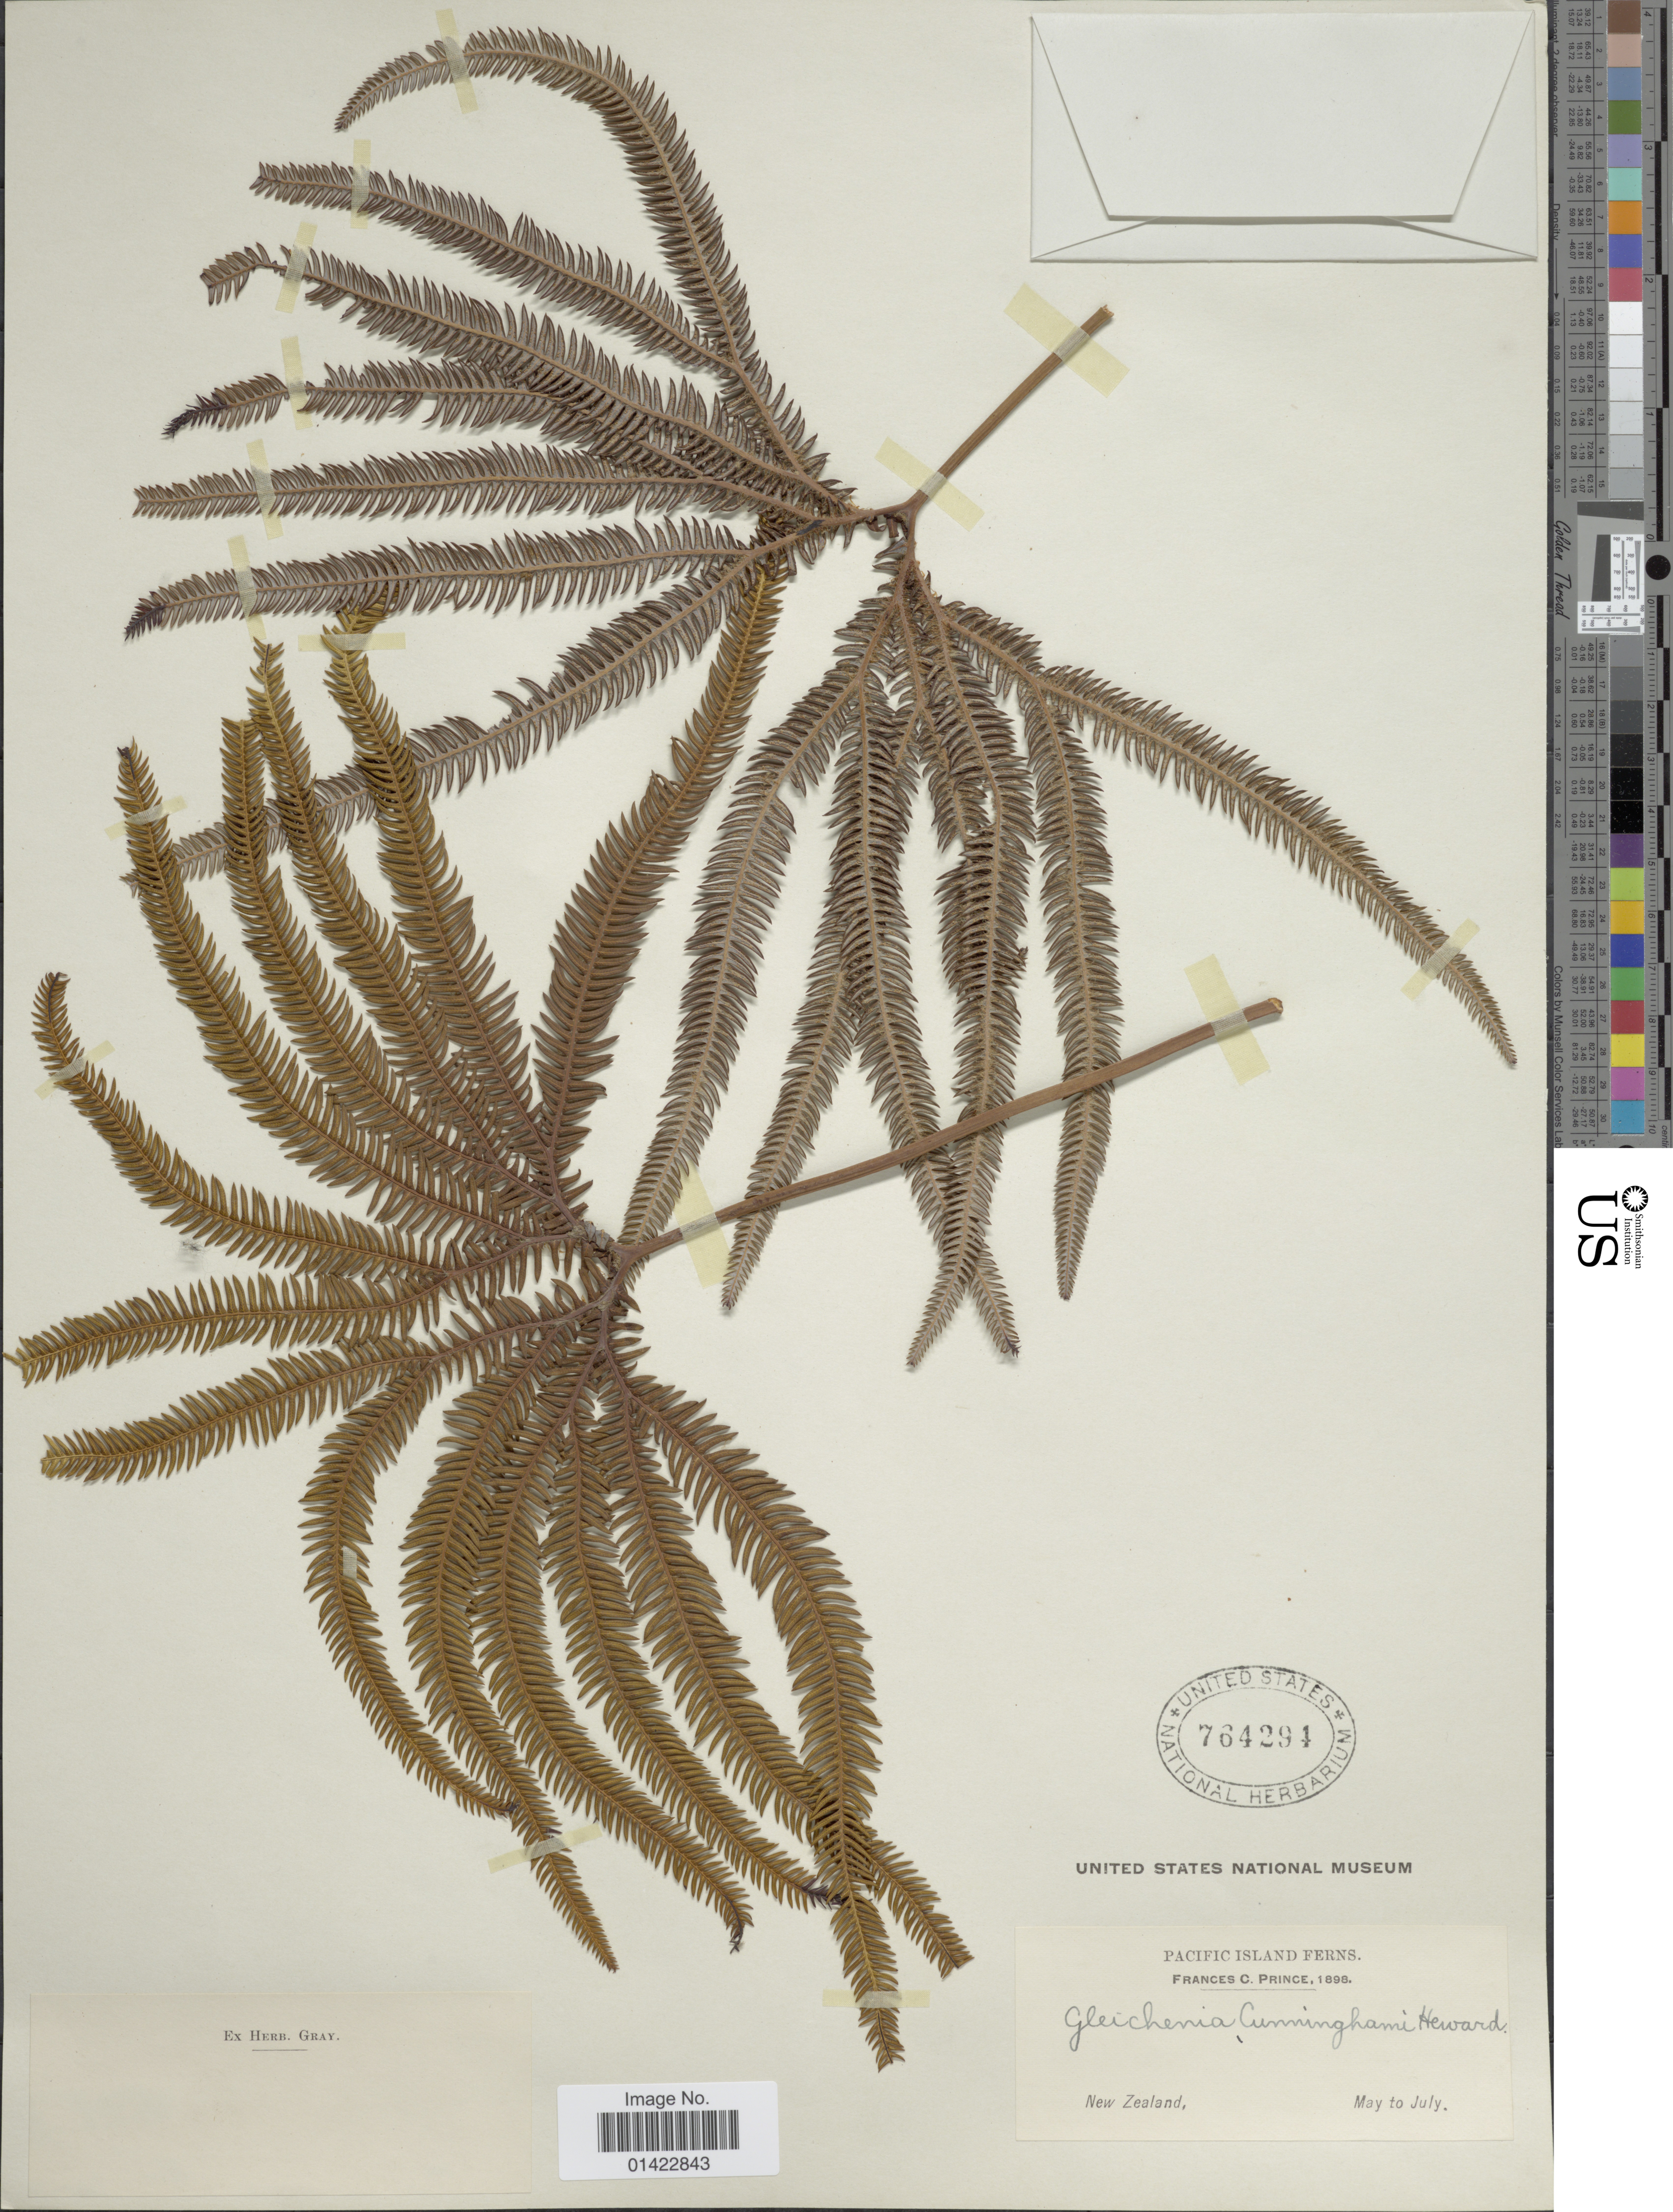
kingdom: Plantae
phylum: Tracheophyta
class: Polypodiopsida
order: Gleicheniales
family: Gleicheniaceae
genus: Sticherus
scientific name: Sticherus cunninghamii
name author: (Heward ex Hook.) Ching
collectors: F. Prince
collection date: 1898-05/1898-07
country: New Zealand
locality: Pacific Island.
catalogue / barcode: US 764294